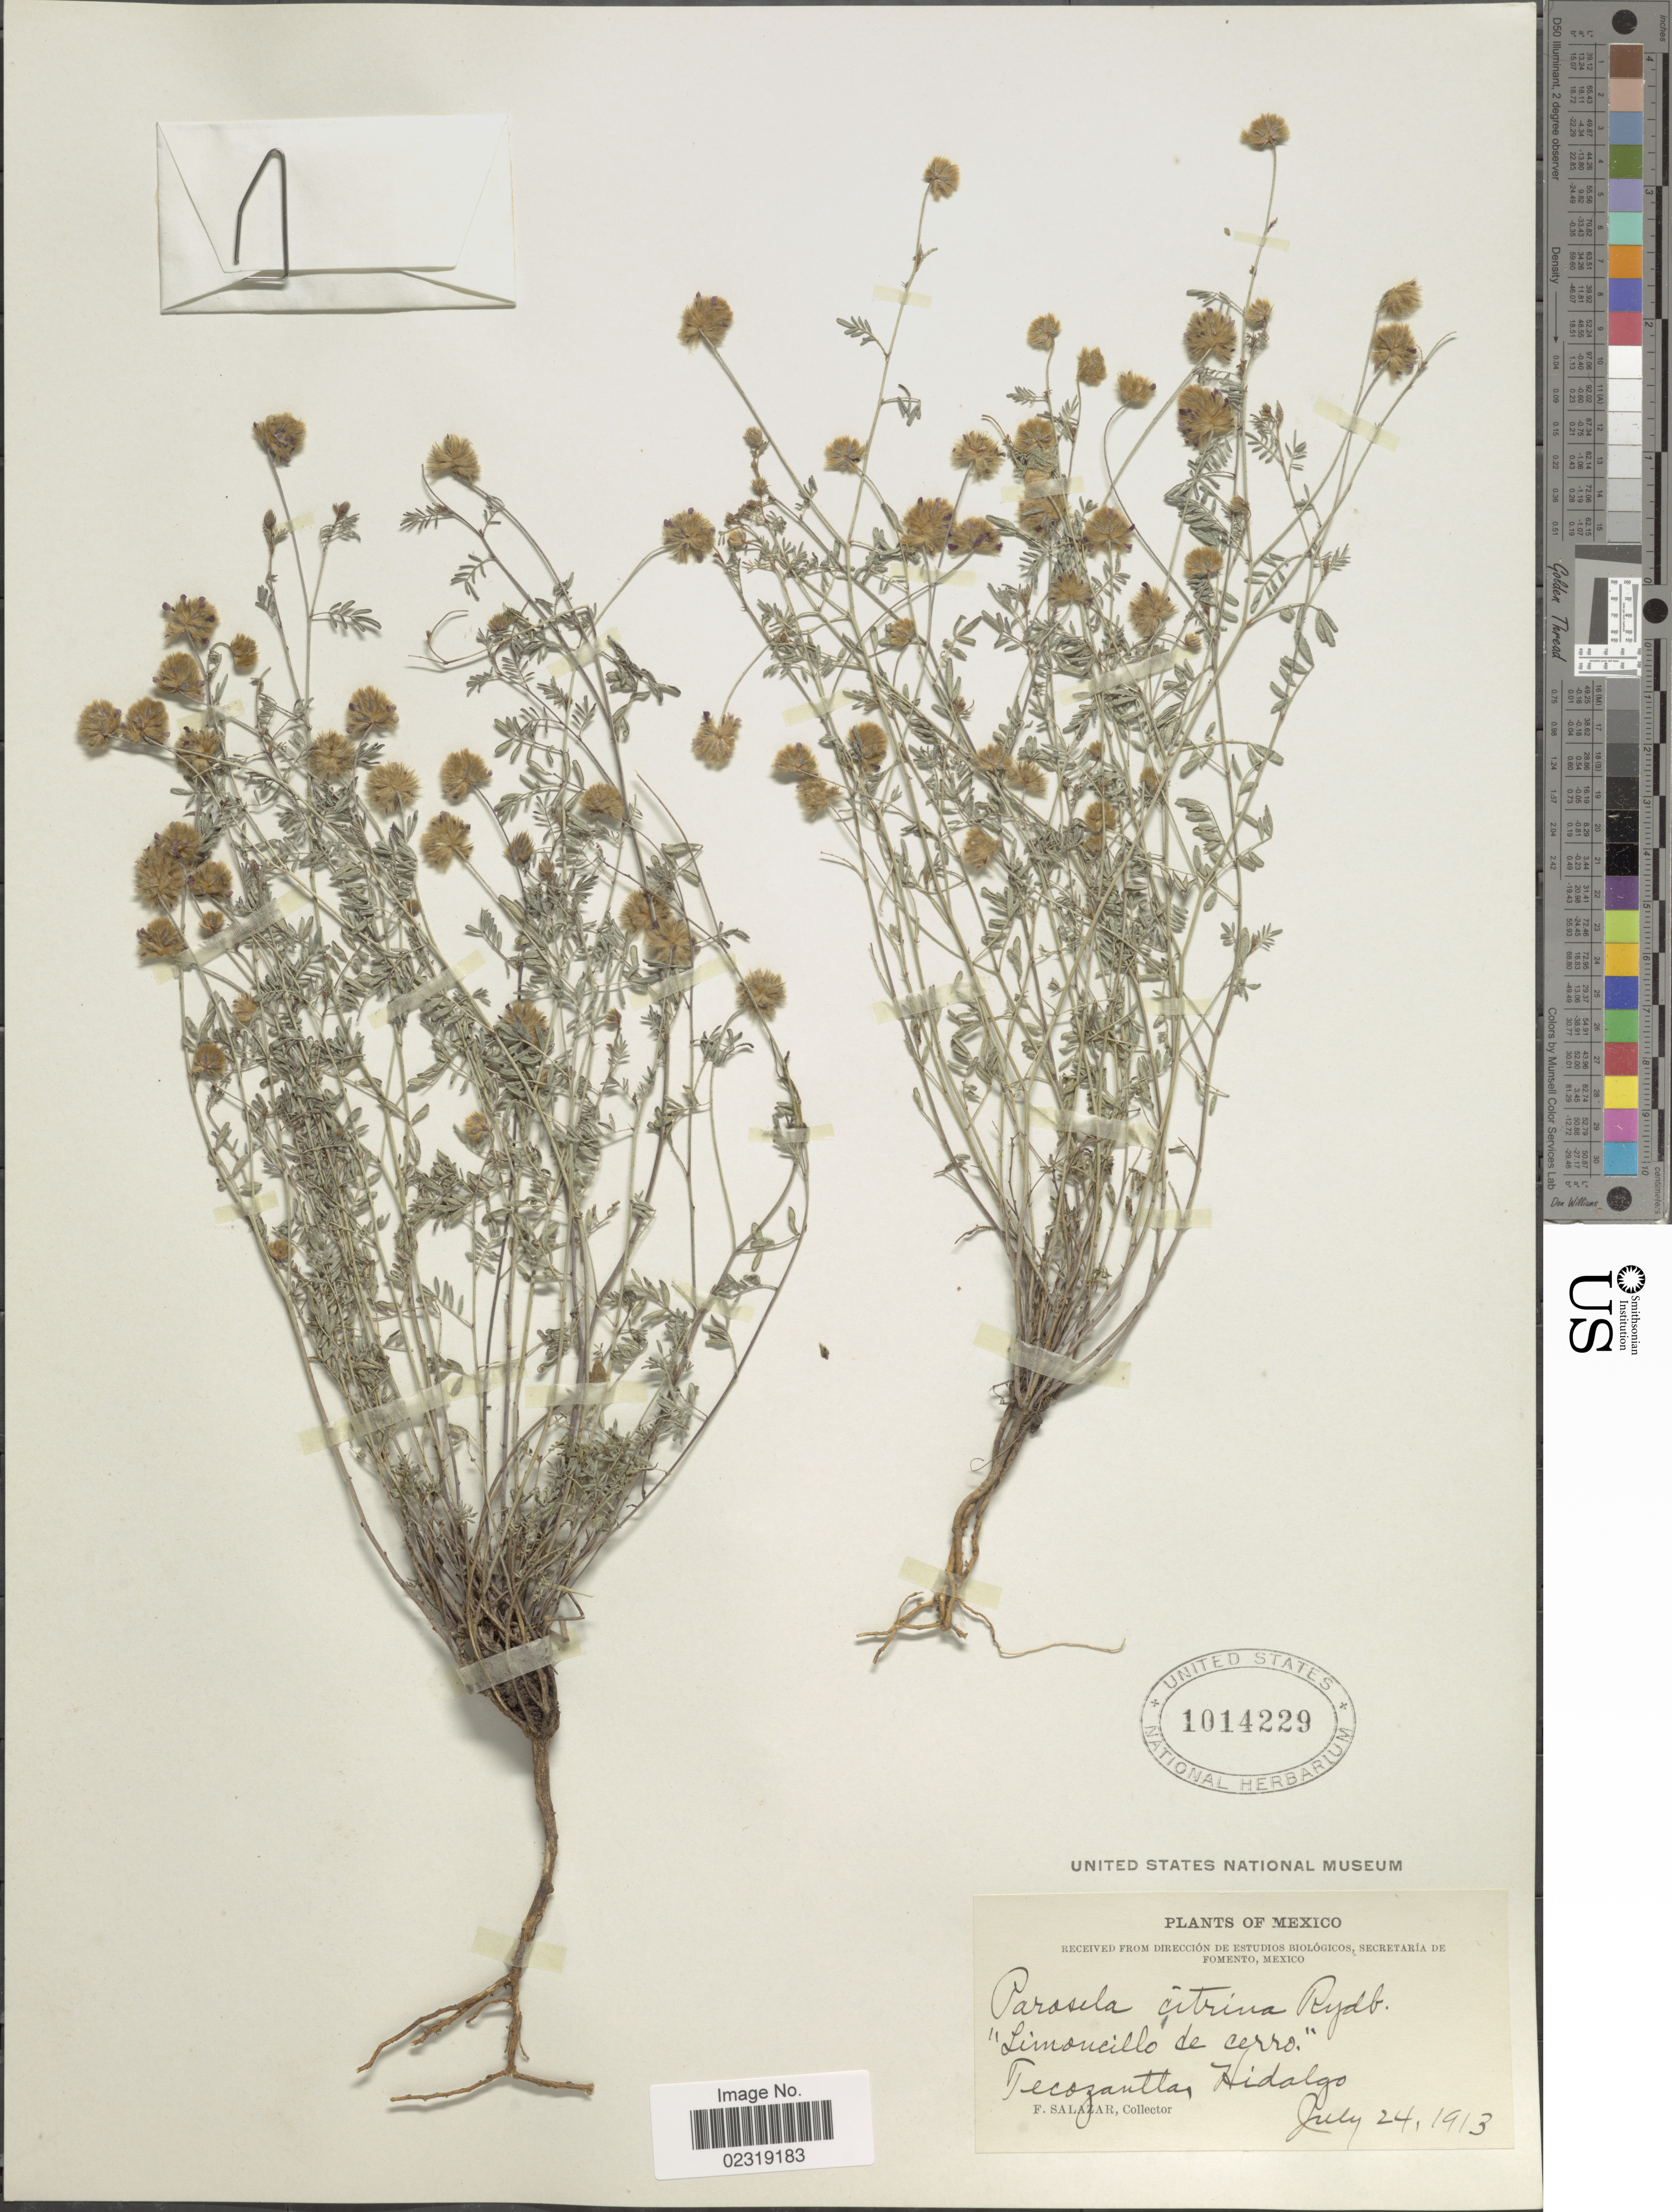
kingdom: Plantae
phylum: Tracheophyta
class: Magnoliopsida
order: Fabales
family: Fabaceae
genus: Dalea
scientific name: Dalea foliolosa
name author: (Aiton) Barneby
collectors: F. Salazar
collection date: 1913-07-24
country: Mexico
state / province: Hidalgo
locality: Tecozanttas, Hidalgo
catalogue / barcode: US 1014229